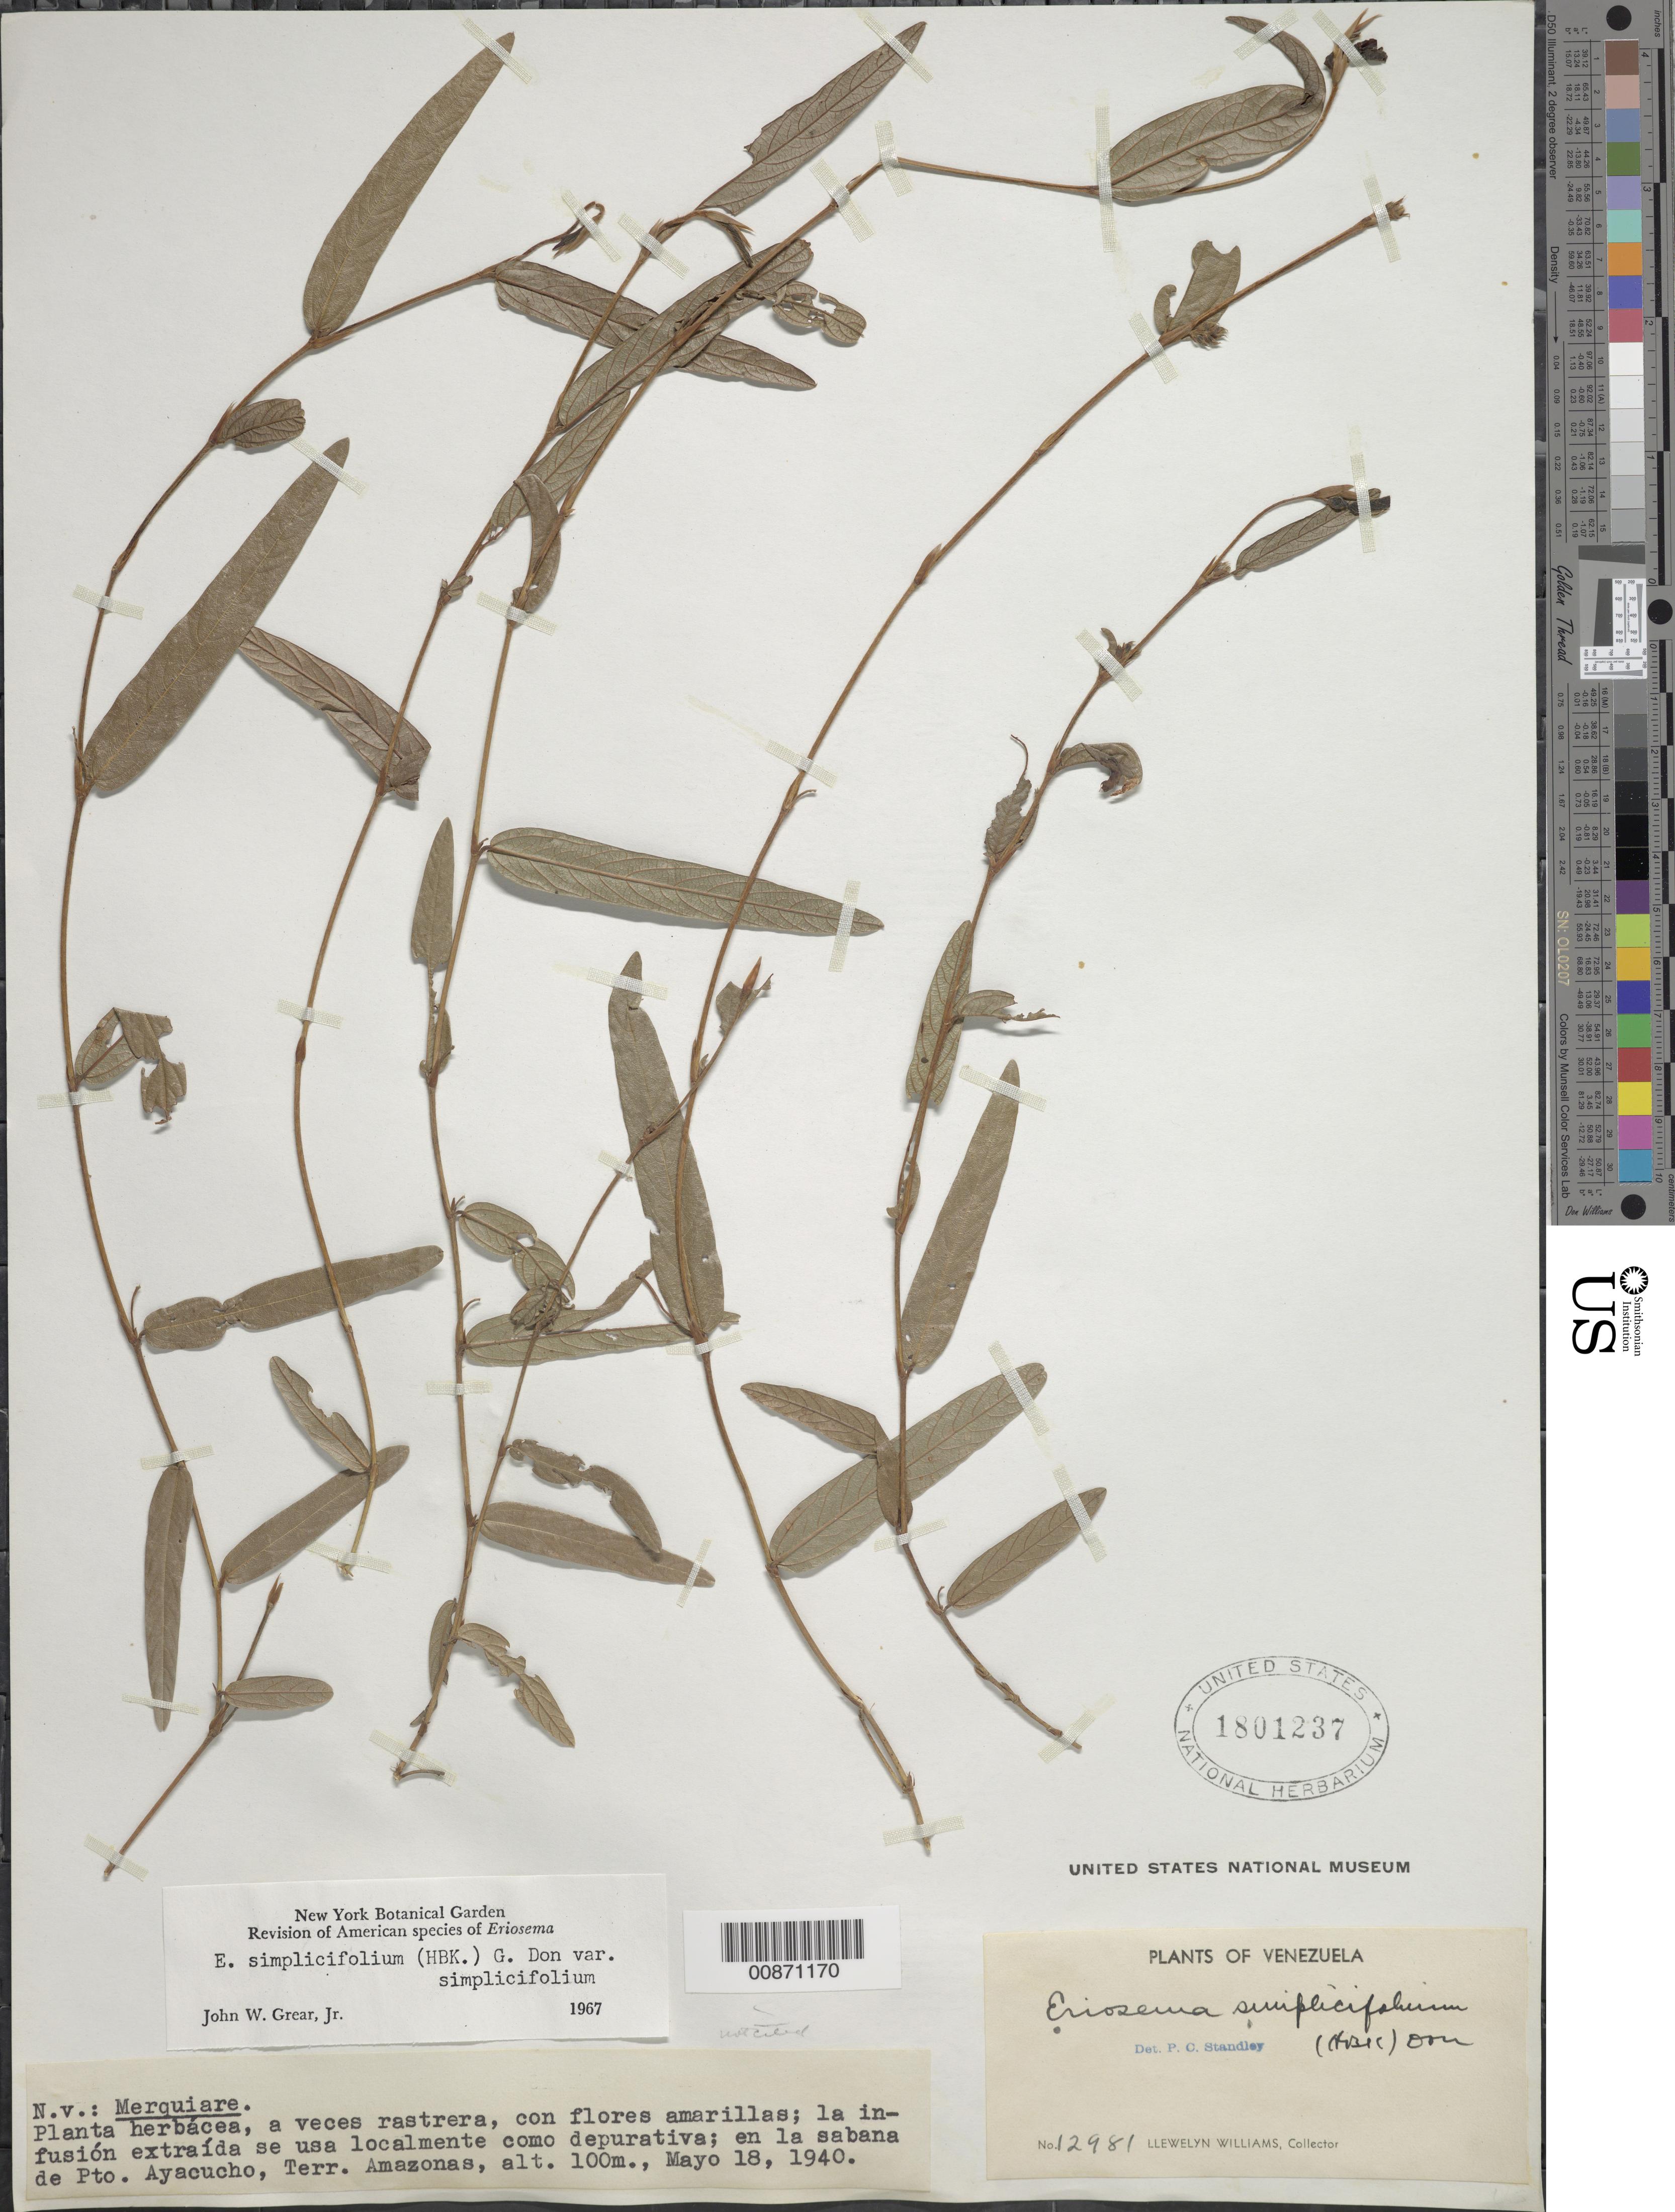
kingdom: Plantae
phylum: Tracheophyta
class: Magnoliopsida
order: Fabales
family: Fabaceae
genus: Eriosema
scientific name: Eriosema simplicifolium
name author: (Kunth) G. Don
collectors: Ll. Williams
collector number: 12981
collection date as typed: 18-May-40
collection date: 1940-05-18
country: Venezuela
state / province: Amazonas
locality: Puerto Ayacucho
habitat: Sabana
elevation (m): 100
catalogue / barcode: US 1801237